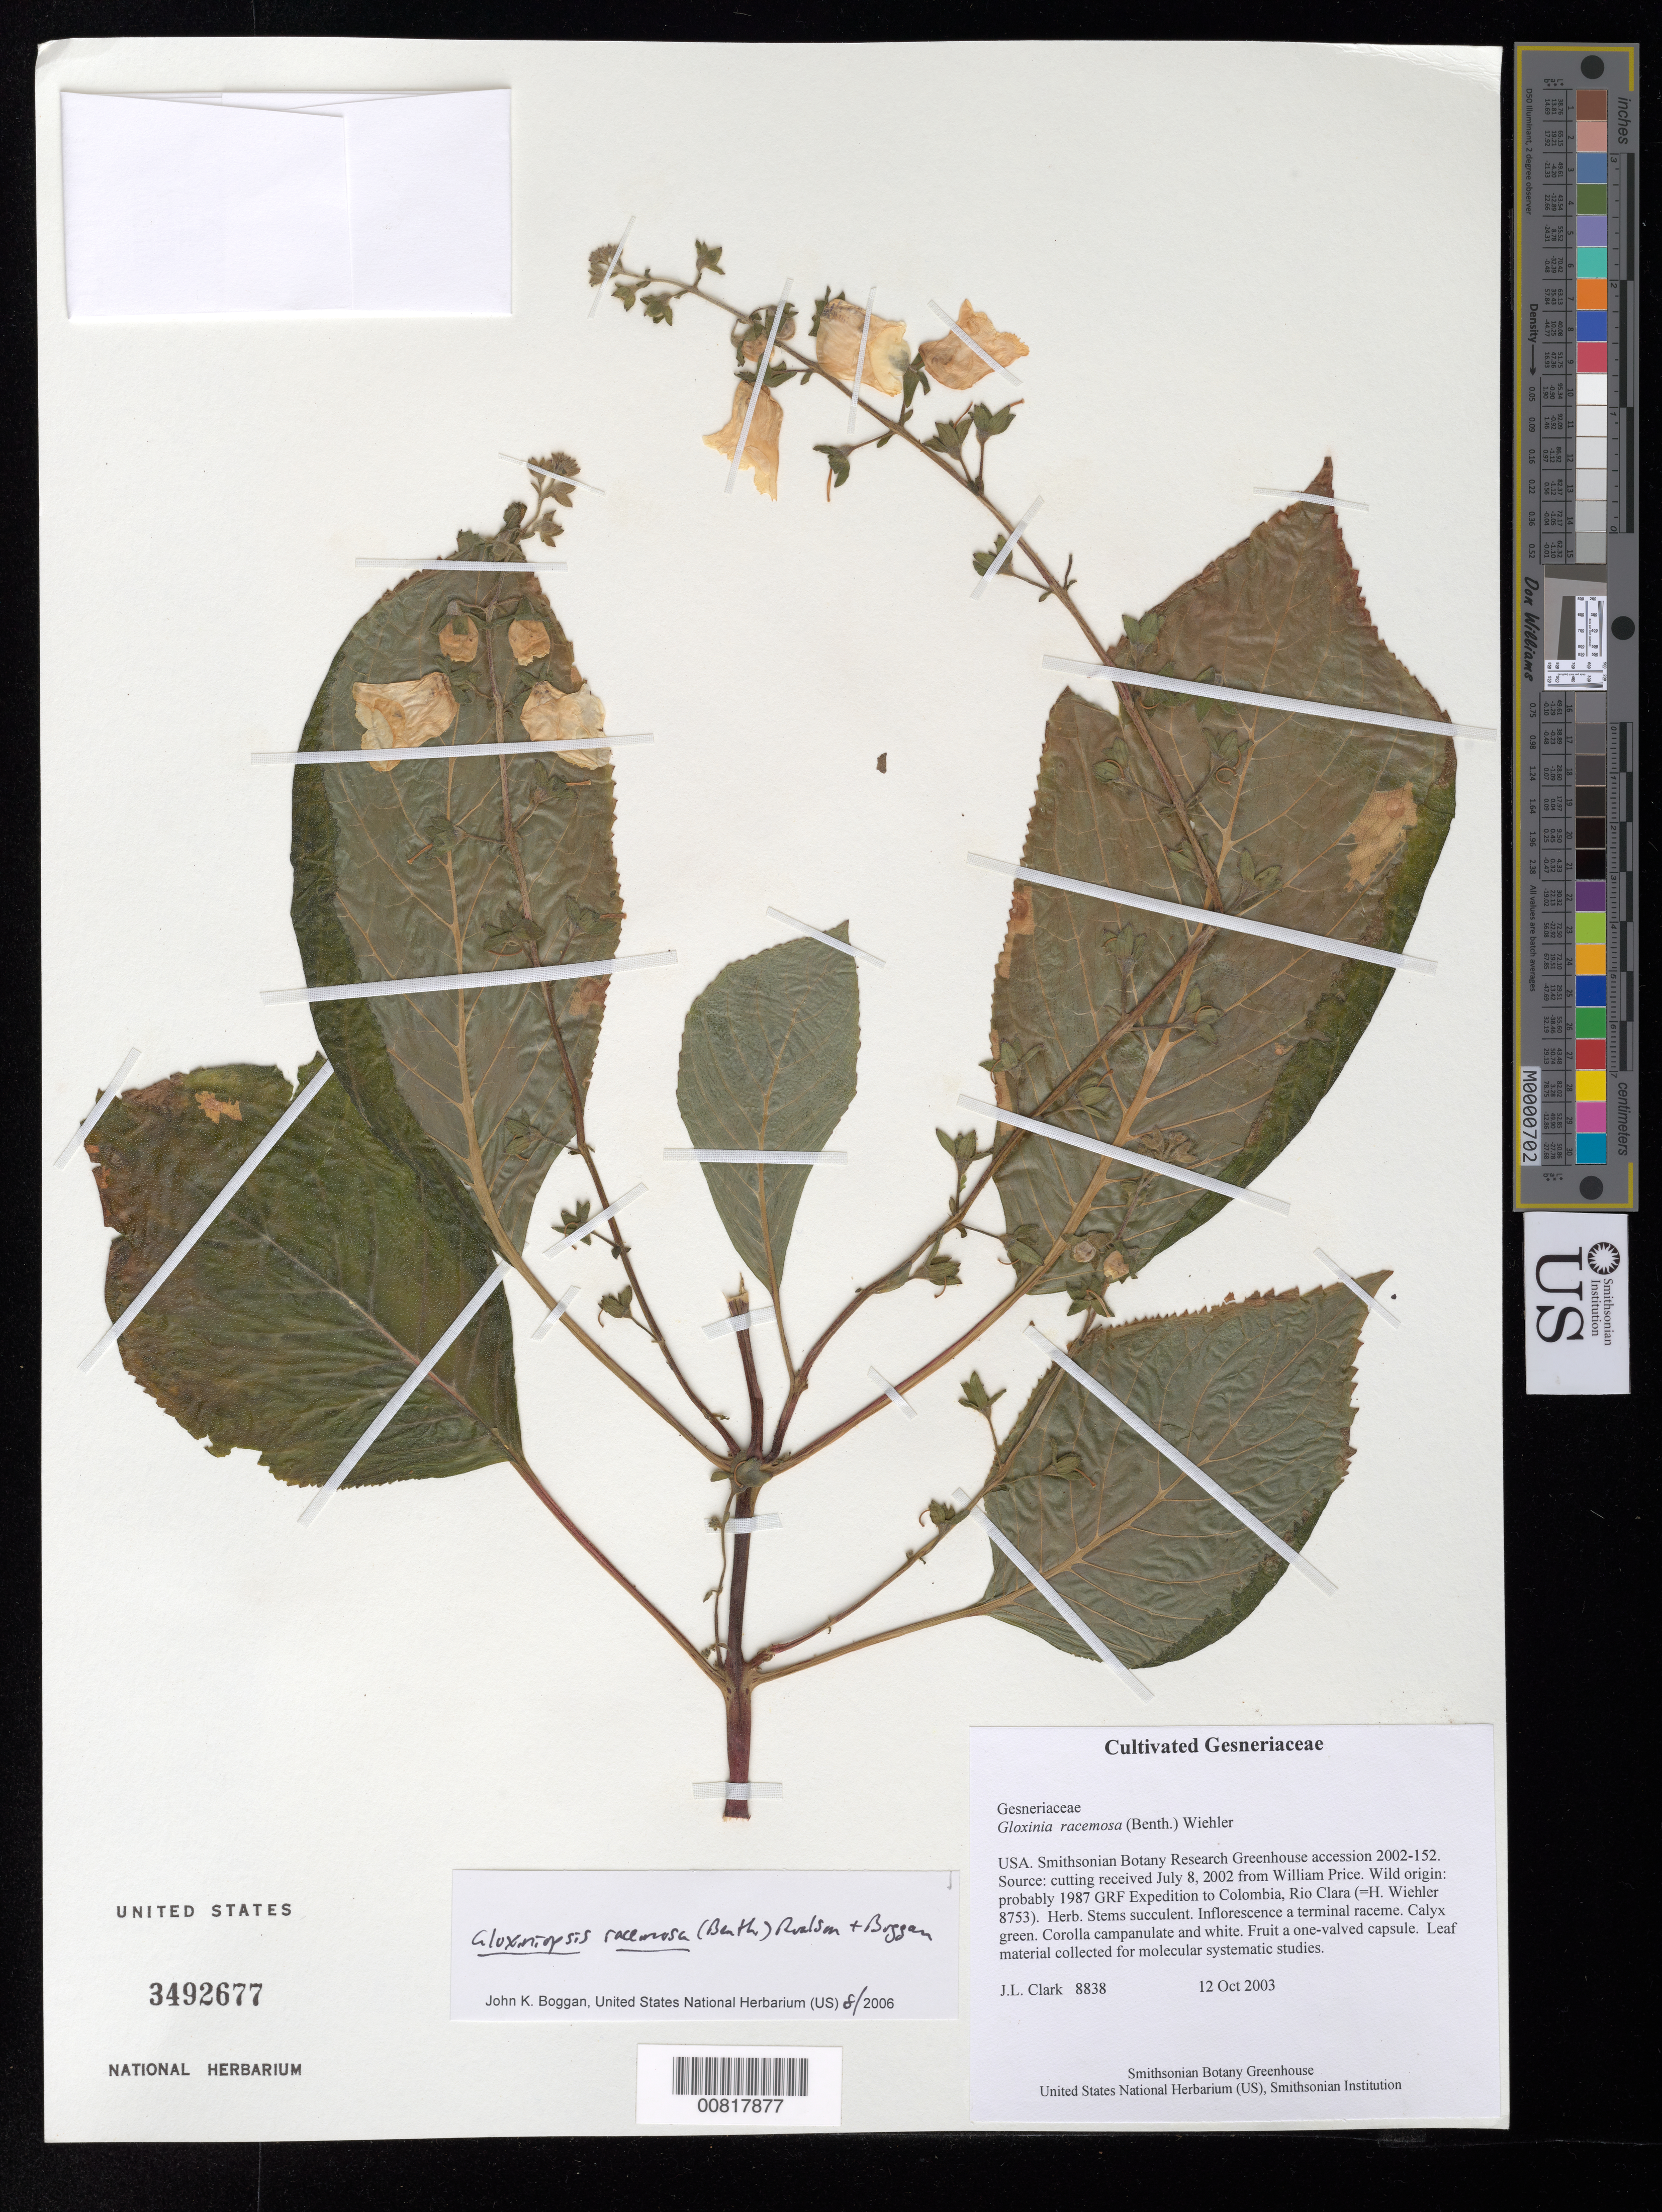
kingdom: Plantae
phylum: Tracheophyta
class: Magnoliopsida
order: Lamiales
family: Gesneriaceae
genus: Gloxiniopsis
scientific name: Gloxiniopsis racemosa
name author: (Benth.) Roalson & Boggan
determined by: Boggan, J. K., (US), NMNH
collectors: J. L. Clark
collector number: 8838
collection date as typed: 12 Oct 2003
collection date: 2003-10-12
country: Colombia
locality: Botany Research Greenhouses, Smithsonian Institution, Washington, DC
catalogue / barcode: US 3492677